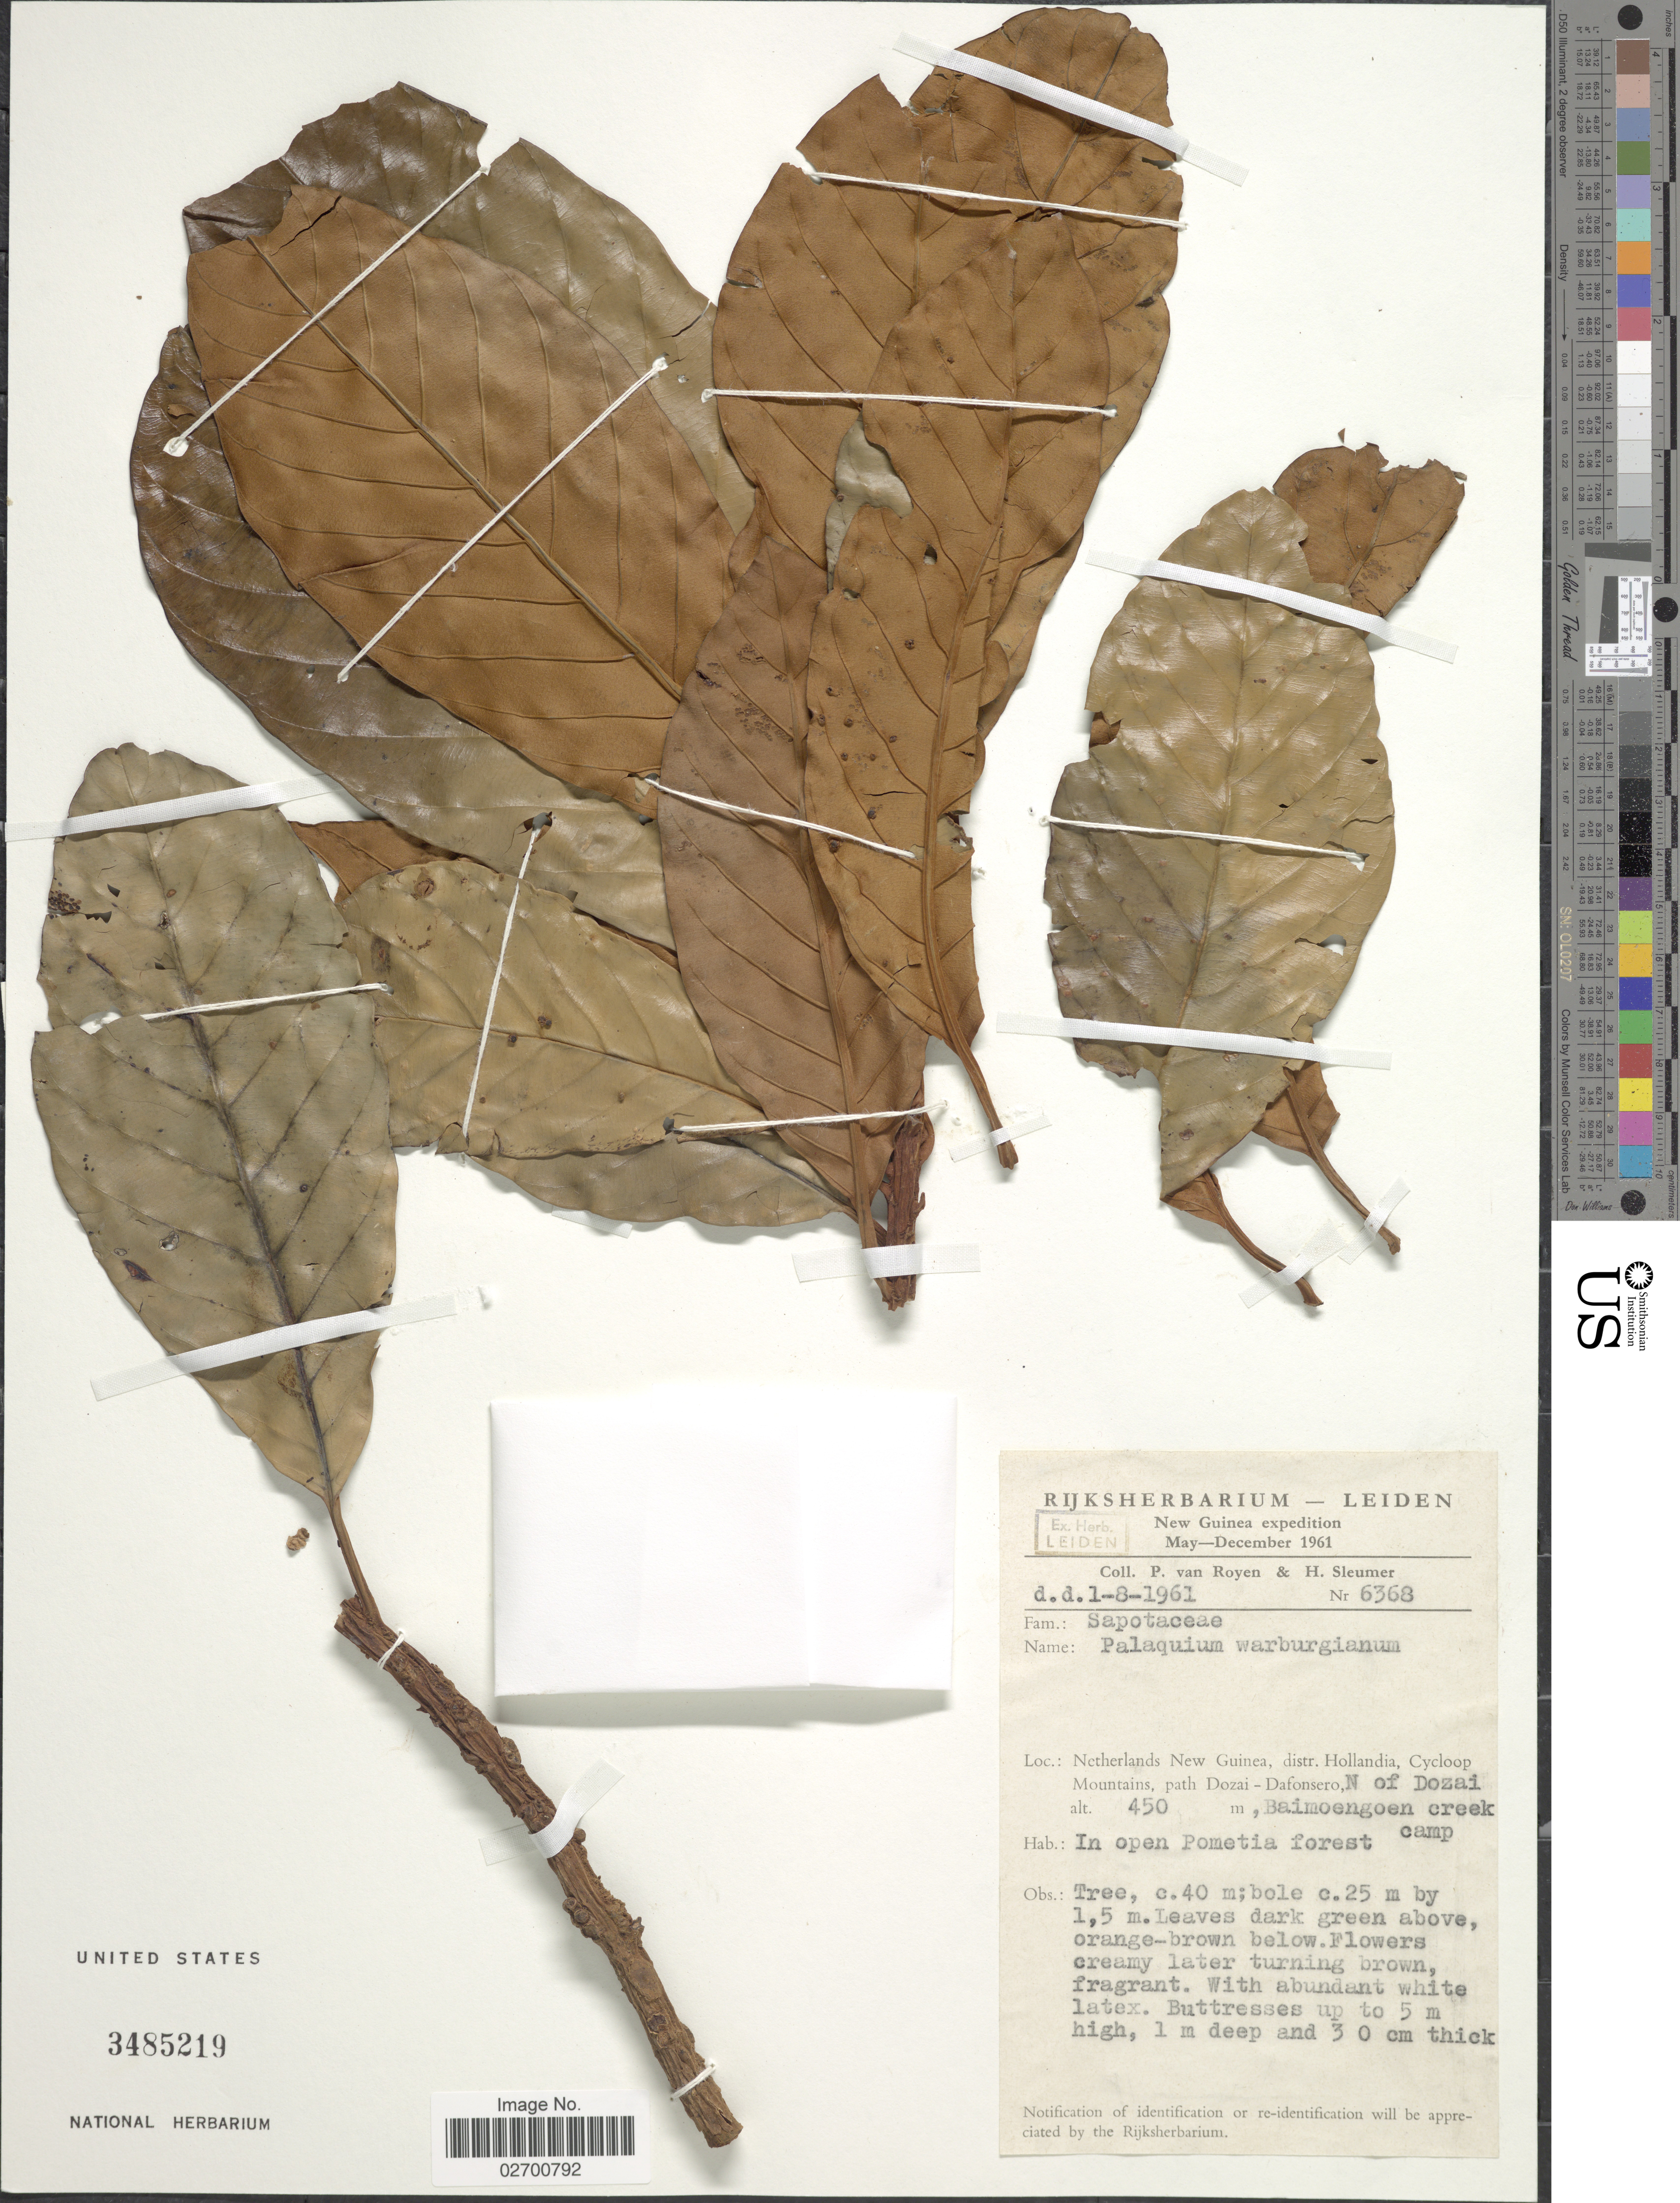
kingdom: Plantae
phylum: Tracheophyta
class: Magnoliopsida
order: Ericales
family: Sapotaceae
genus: Palaquium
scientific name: Palaquium warburgianum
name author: Schltr. ex K. Krause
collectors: P. van Royan & H. O. Sleumer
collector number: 6368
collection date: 1961-08-01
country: Indonesia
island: New Guinea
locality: Netherlands New Guinea, distr. Hollandia, Cycloop Mountains, path Dozai-Dafonsero, N of Dozai, Baimoengoen creek camp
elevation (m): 450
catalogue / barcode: US 3485219